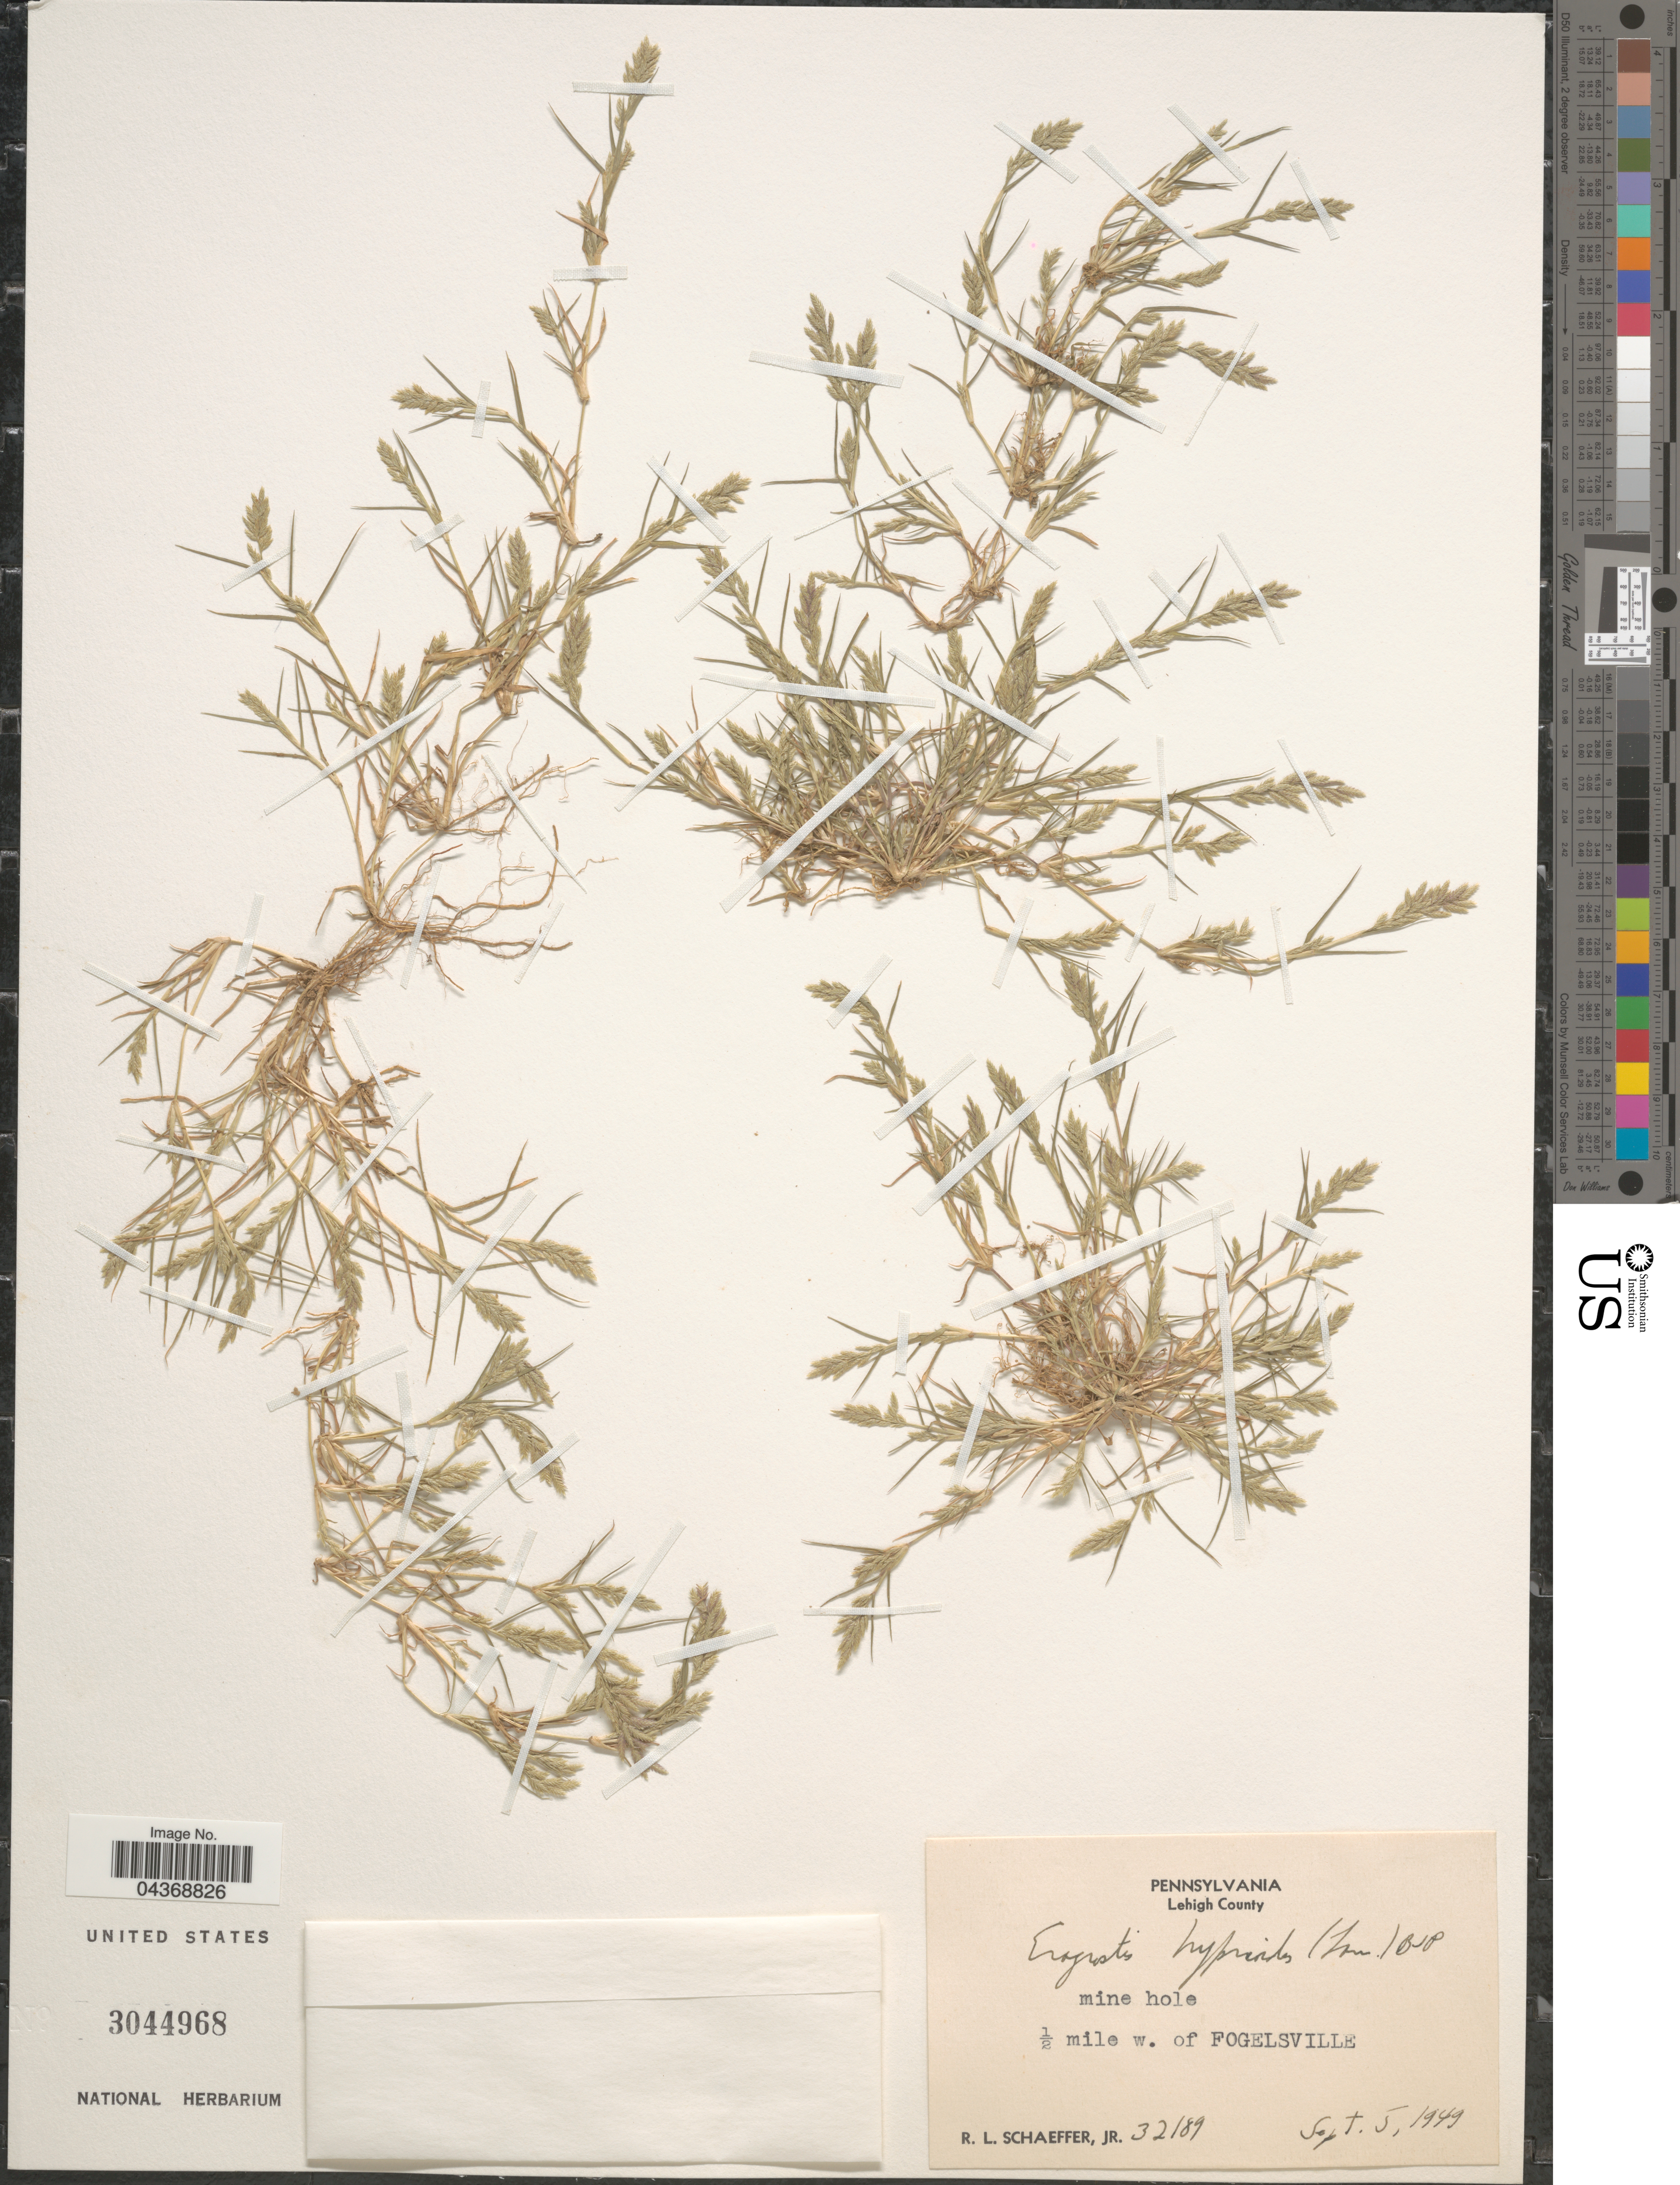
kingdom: Plantae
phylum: Tracheophyta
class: Liliopsida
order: Poales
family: Poaceae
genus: Eragrostis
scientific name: Eragrostis hypnoides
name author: (Lam.) Britton, Stearns & Poggenb.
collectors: R. L. Schaeffer Jr.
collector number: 32189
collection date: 1949-09-05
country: United States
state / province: Pennsylvania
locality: Lehigh County. Mine hole ½ mile w. of Fogelsville.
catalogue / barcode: US 3044968